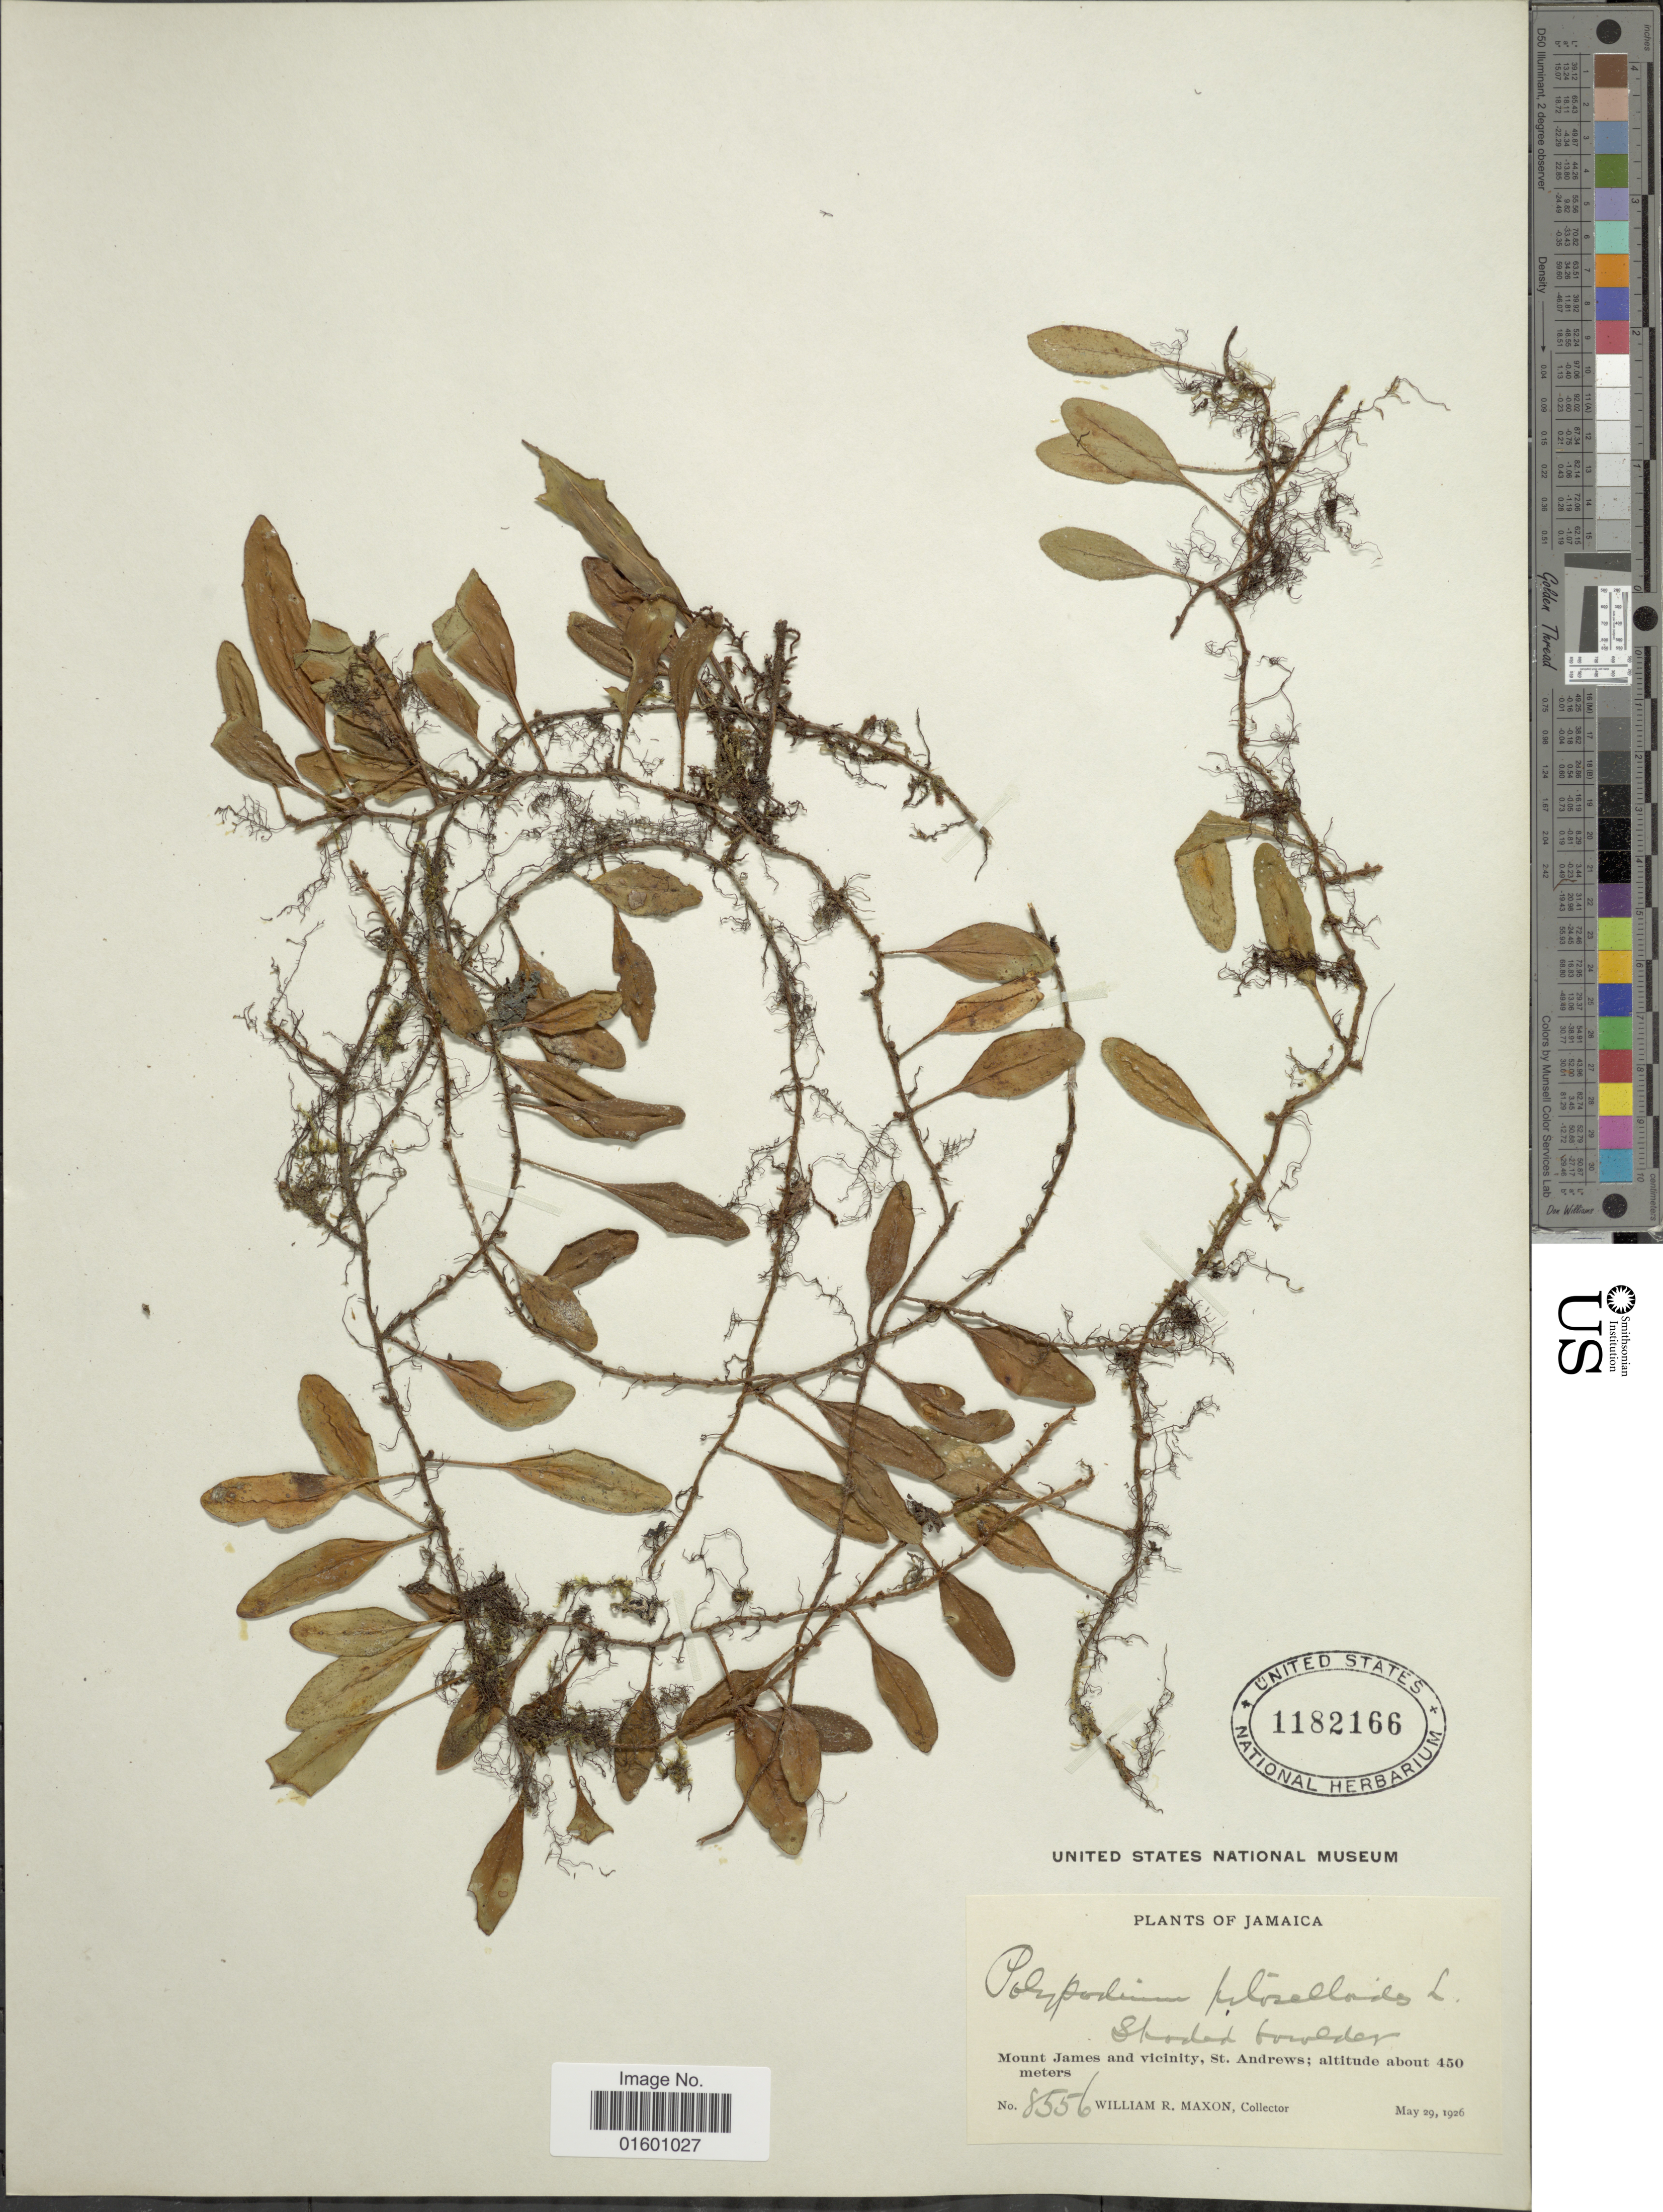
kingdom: Plantae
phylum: Tracheophyta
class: Polypodiopsida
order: Polypodiales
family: Polypodiaceae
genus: Microgramma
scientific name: Microgramma piloselloides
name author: (L.) Copel.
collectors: W. R. Maxon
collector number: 8556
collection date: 1926-05-29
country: Jamaica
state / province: Saint Andrew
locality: Mount James and vicinity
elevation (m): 450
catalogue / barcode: US 1182166